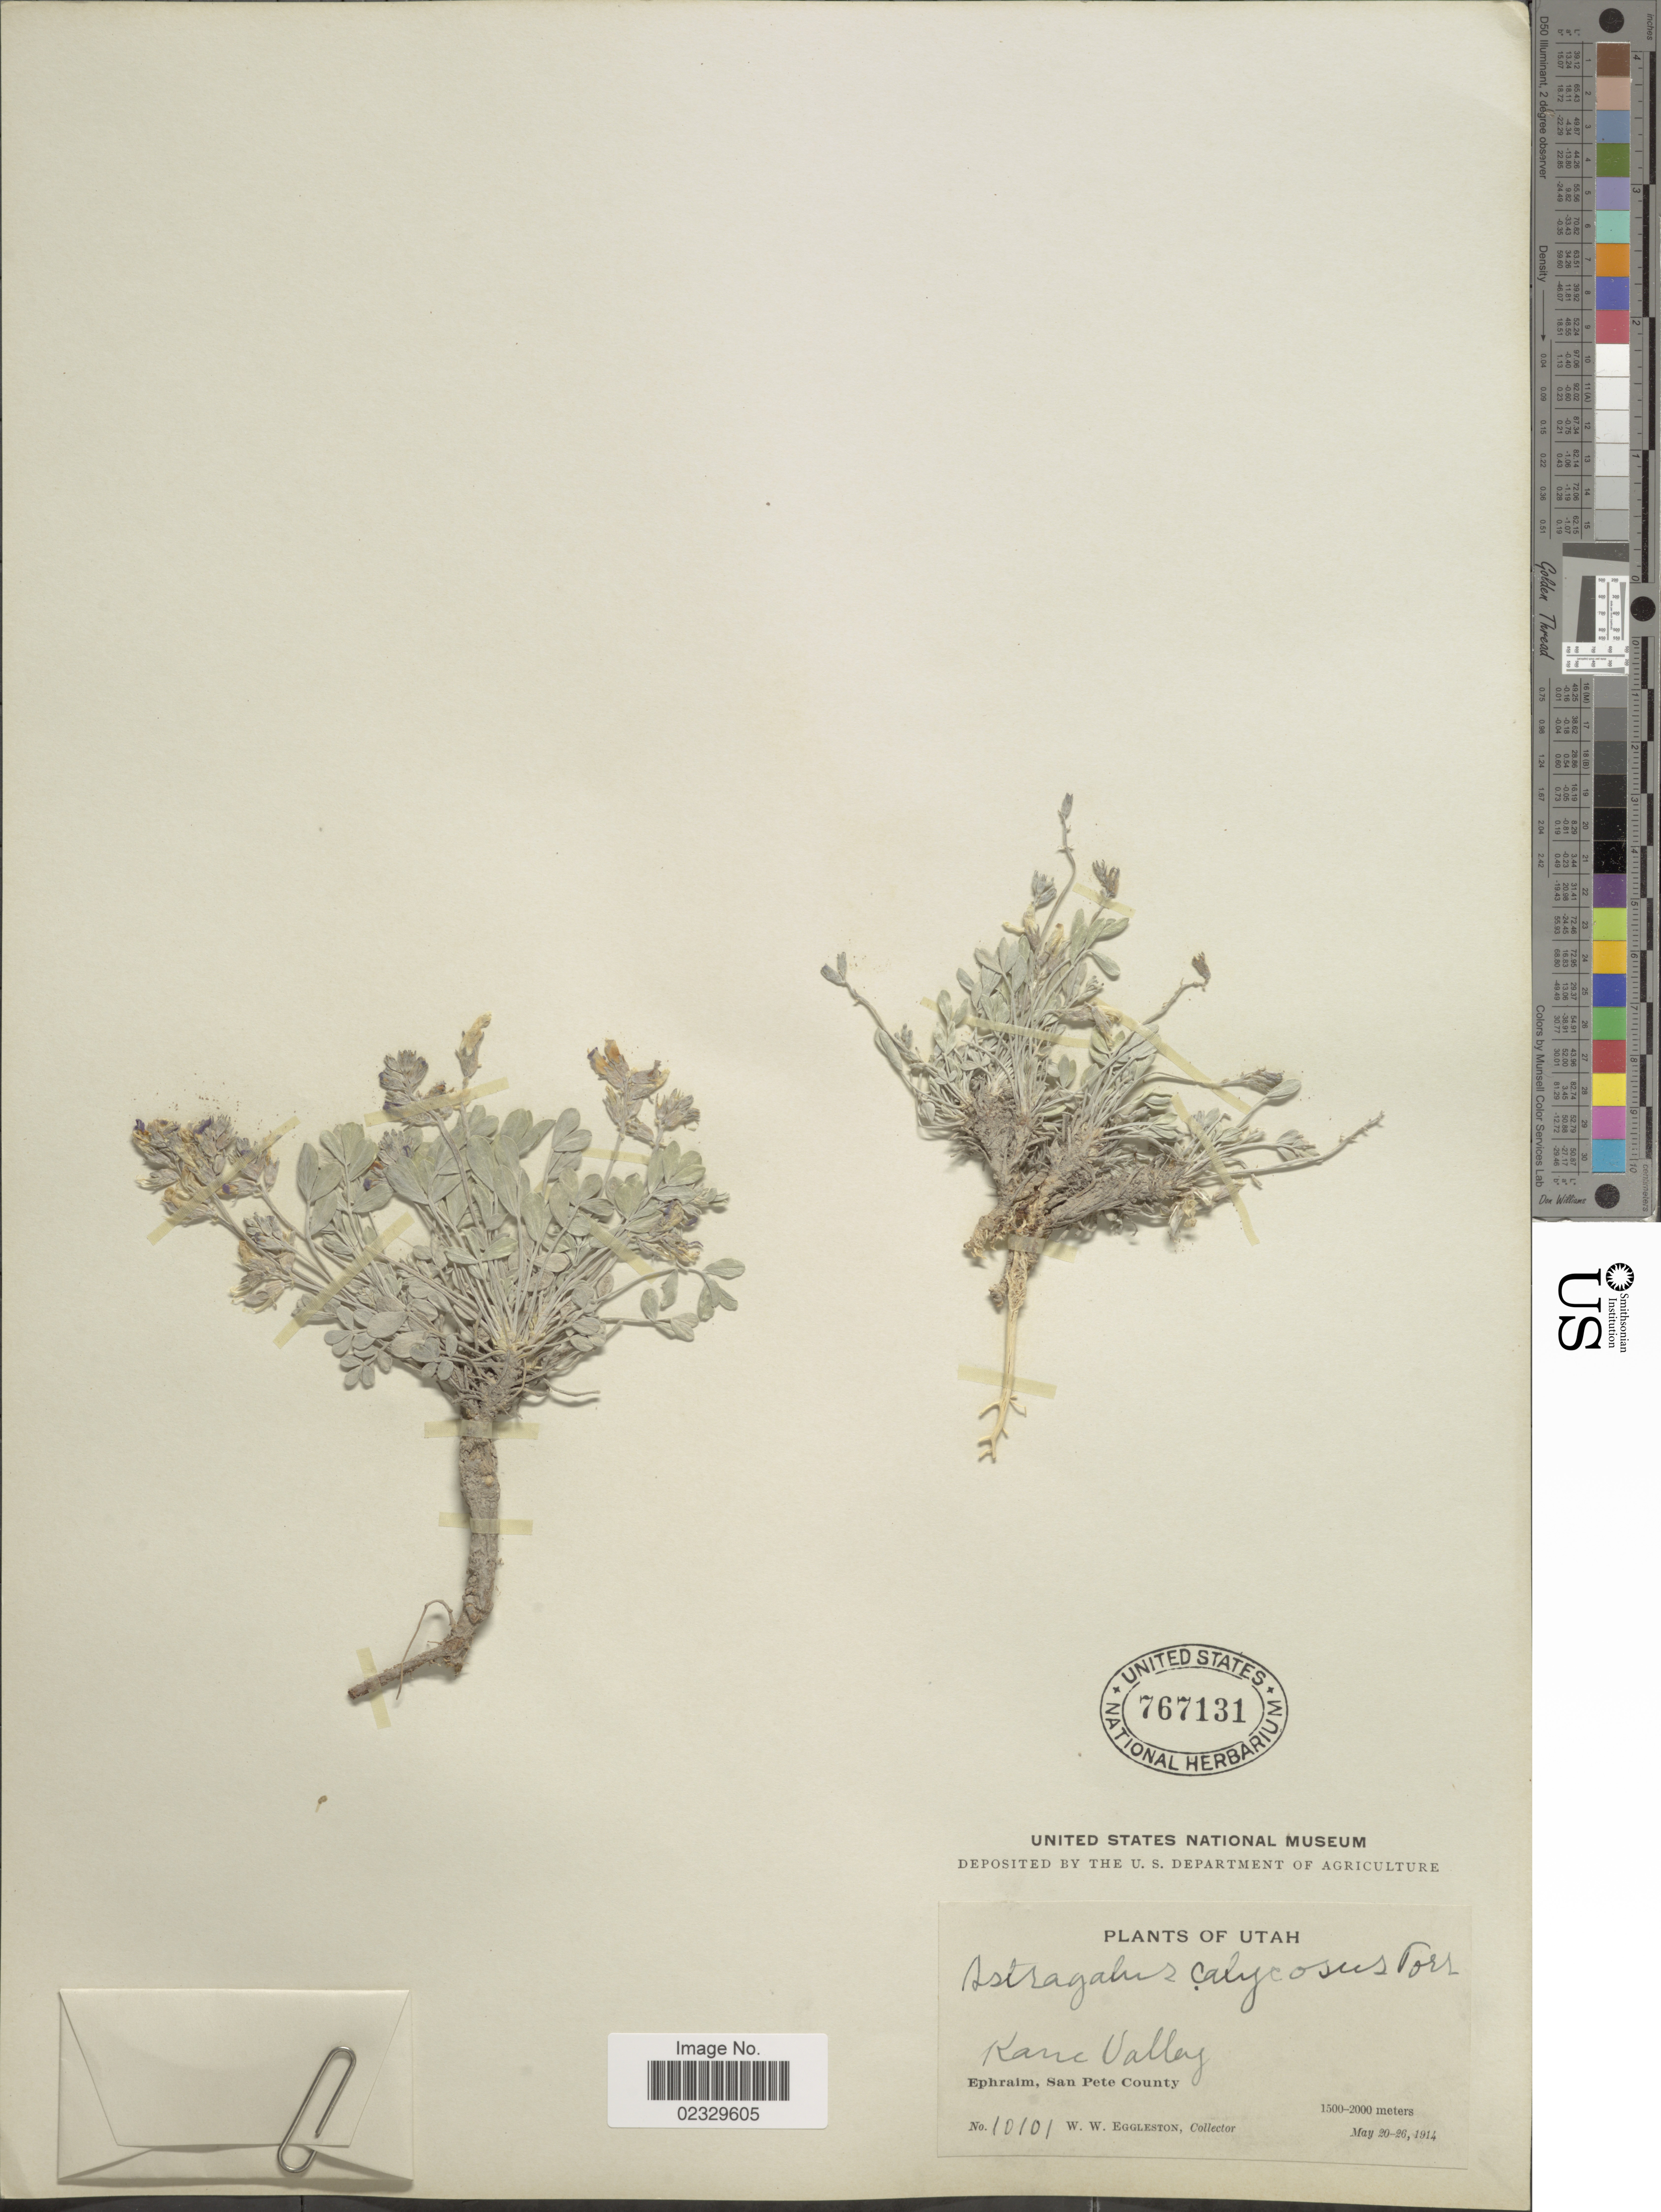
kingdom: Plantae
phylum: Tracheophyta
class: Magnoliopsida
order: Fabales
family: Fabaceae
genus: Astragalus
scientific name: Astragalus calycosus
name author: Torr. ex S. Watson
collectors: W. W. Eggleston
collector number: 10101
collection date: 1914-05-20/1914-05-26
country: United States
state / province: Utah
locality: Kane Valley. Ephraim, San Pete County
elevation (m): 1500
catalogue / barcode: US 767131